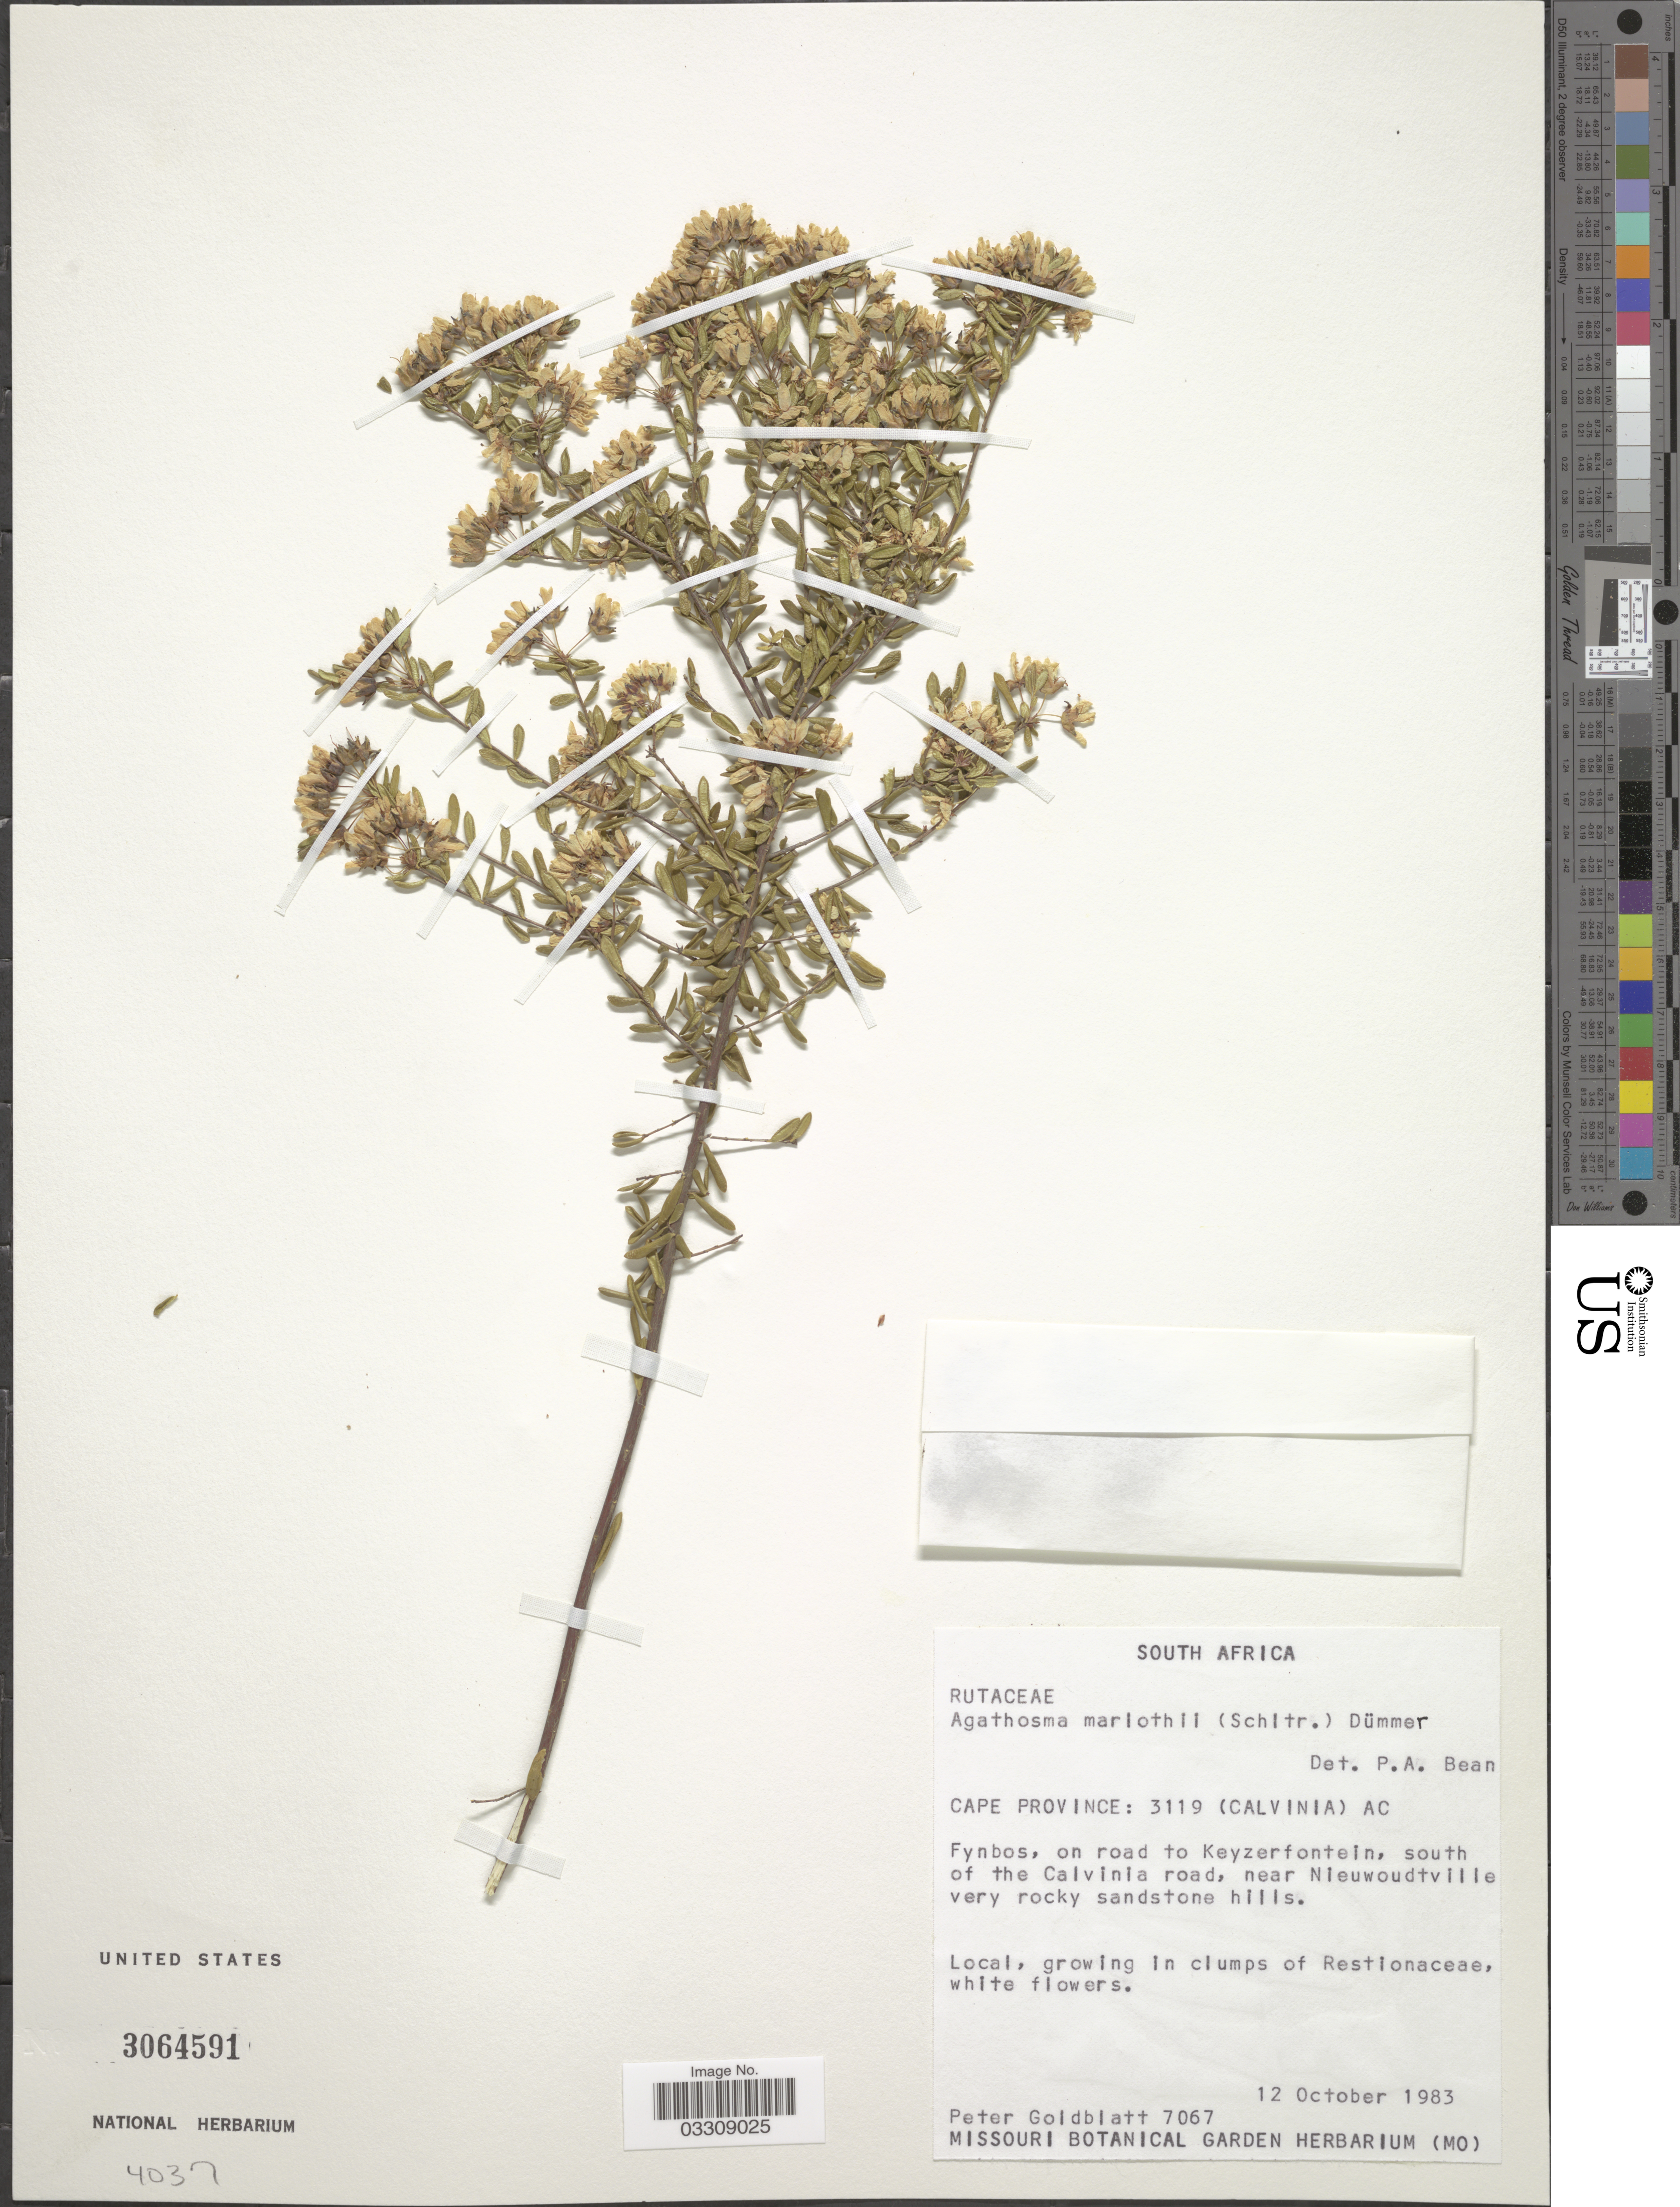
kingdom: Plantae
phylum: Tracheophyta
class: Magnoliopsida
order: Sapindales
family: Rutaceae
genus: Agathosma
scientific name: Agathosma marlothii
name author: Dümmer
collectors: P. Goldblatt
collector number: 7067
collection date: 1983-10-12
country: South Africa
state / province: Northern Cape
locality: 3119 (Calvinia) AC. Fynbos, on road to Keyzerfontein, south of the Calvinia road, near Nieuwoudtville very rocky sandstone hills.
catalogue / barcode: US 3064591